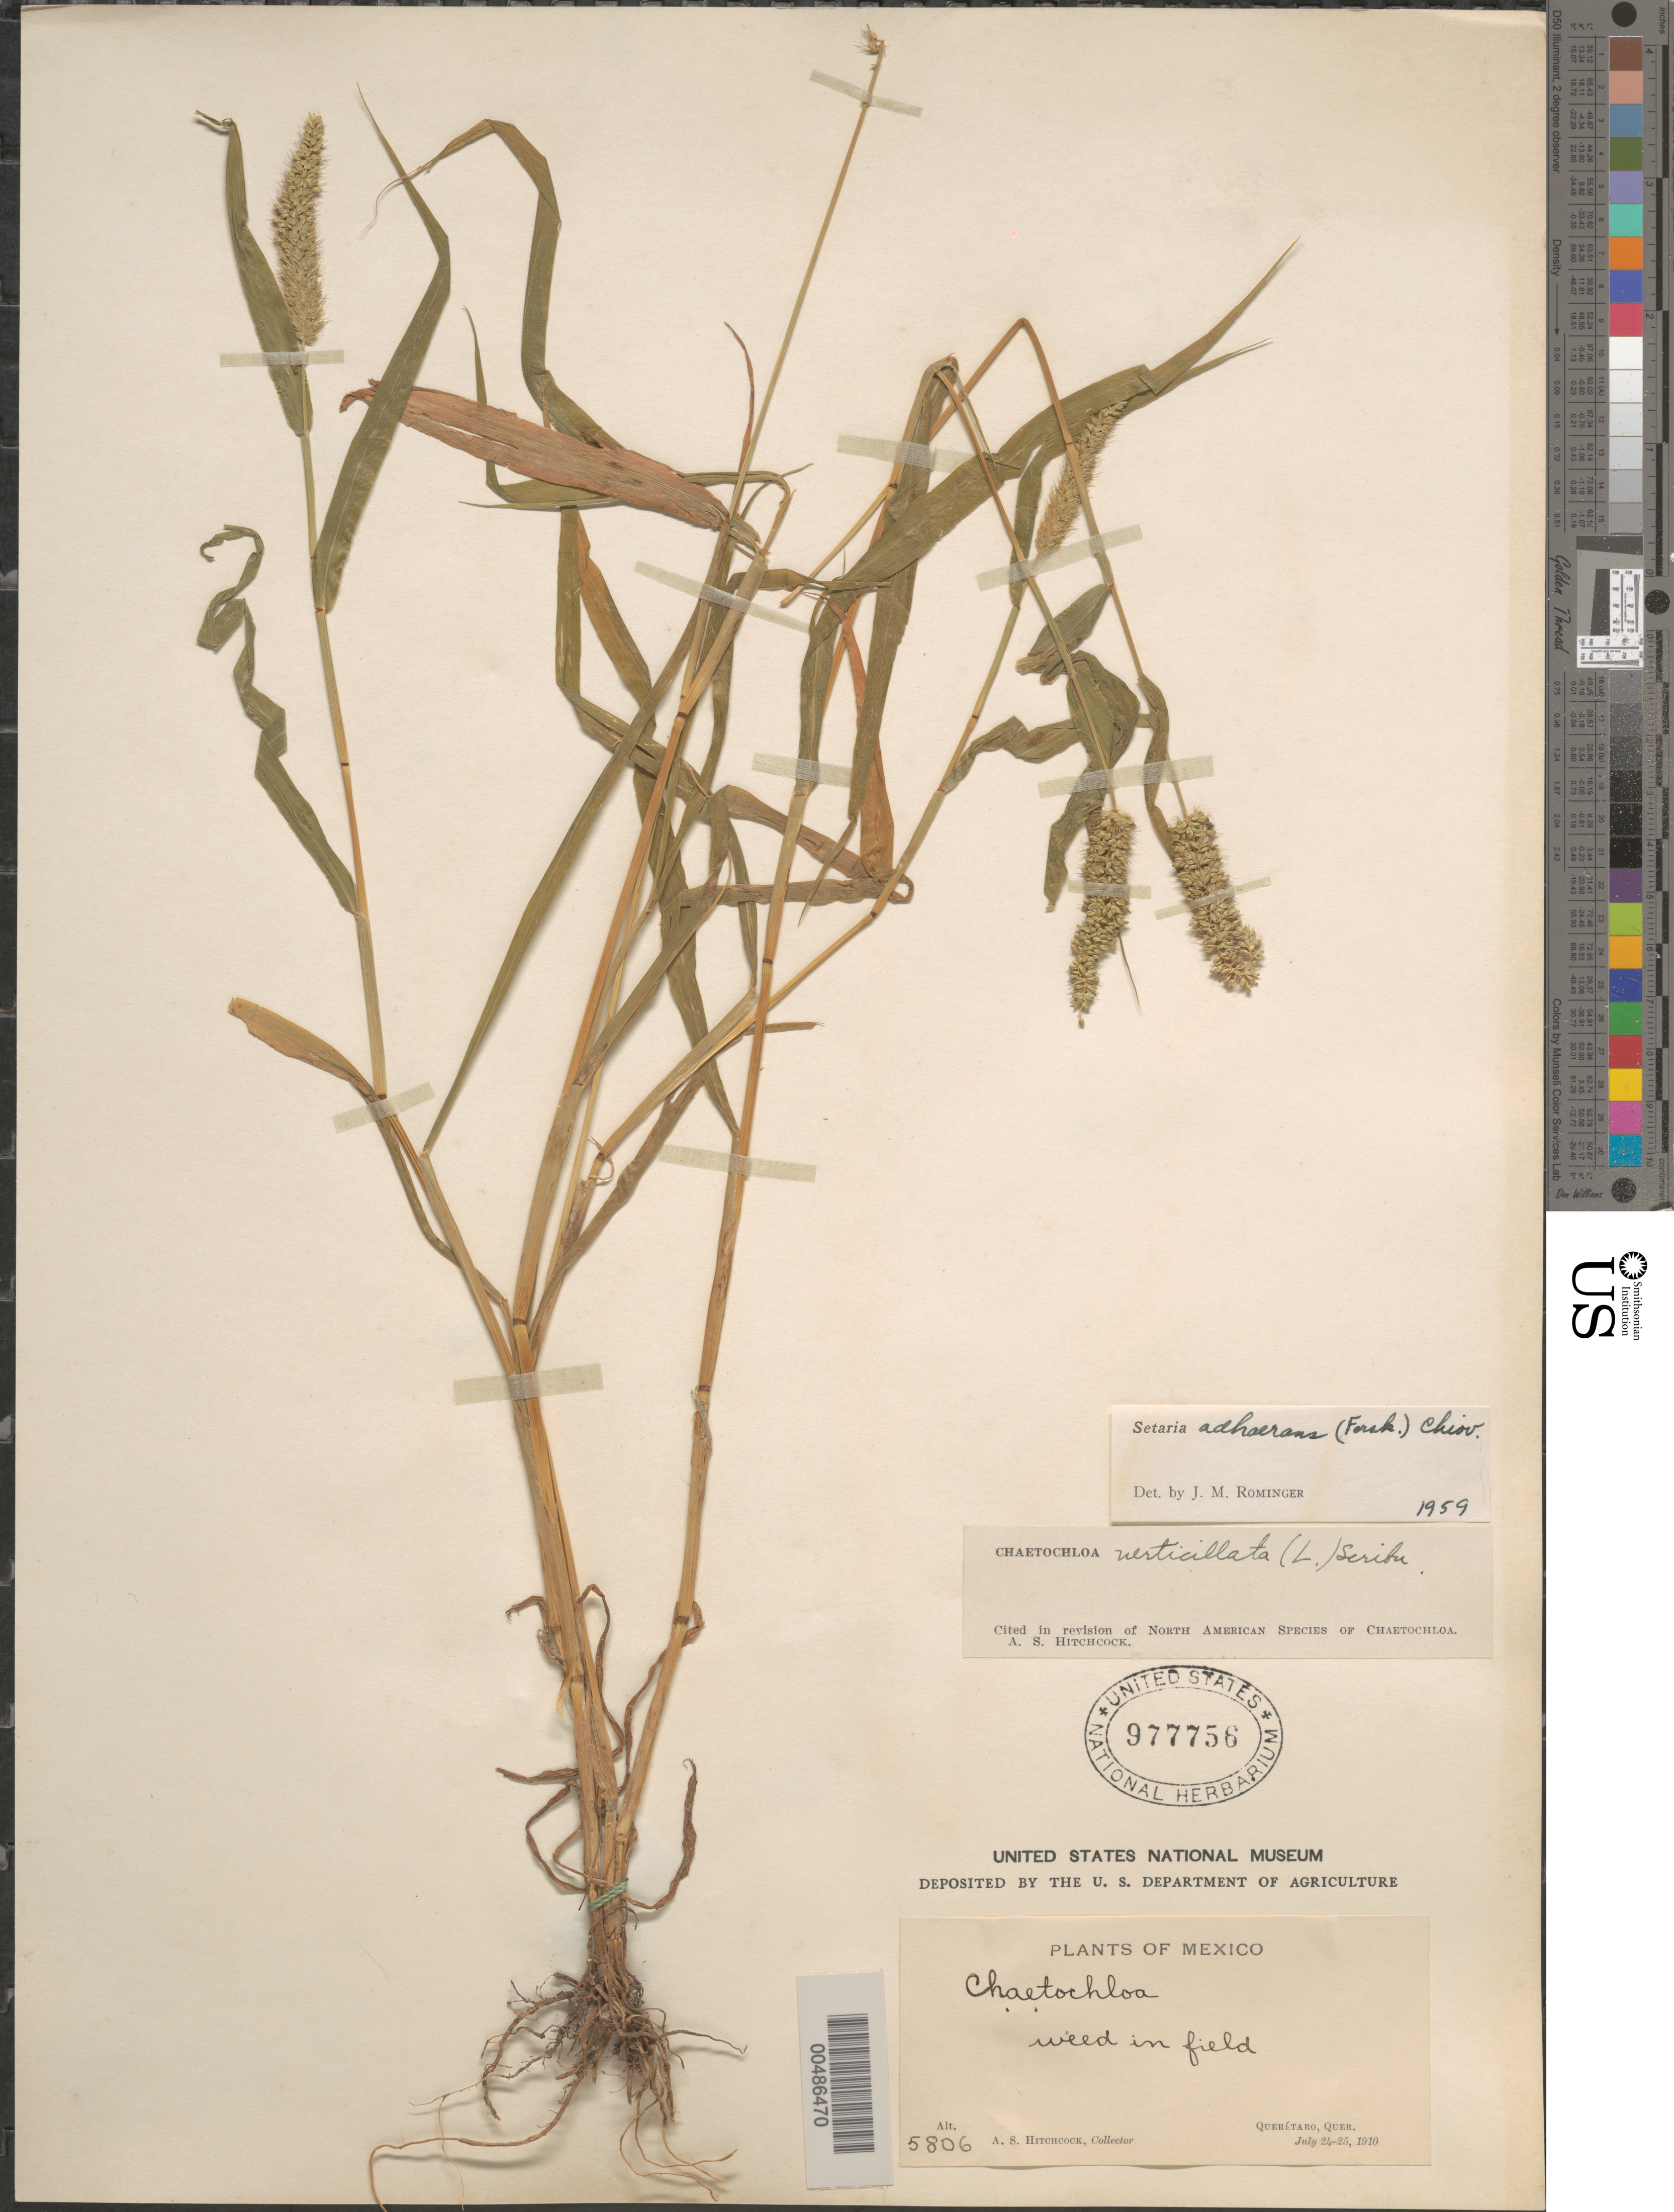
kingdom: Plantae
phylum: Tracheophyta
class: Liliopsida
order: Poales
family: Poaceae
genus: Setaria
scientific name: Setaria adhaerens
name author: (Forssk.) Chiov.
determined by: Rominger, J. M.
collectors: A. S. Hitchcock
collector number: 5806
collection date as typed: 24 Jul 1910 to 25 Jul 1910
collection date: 1910-07-24/1910-07-25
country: Mexico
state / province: Querétaro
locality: Querétaro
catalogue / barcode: US 977756